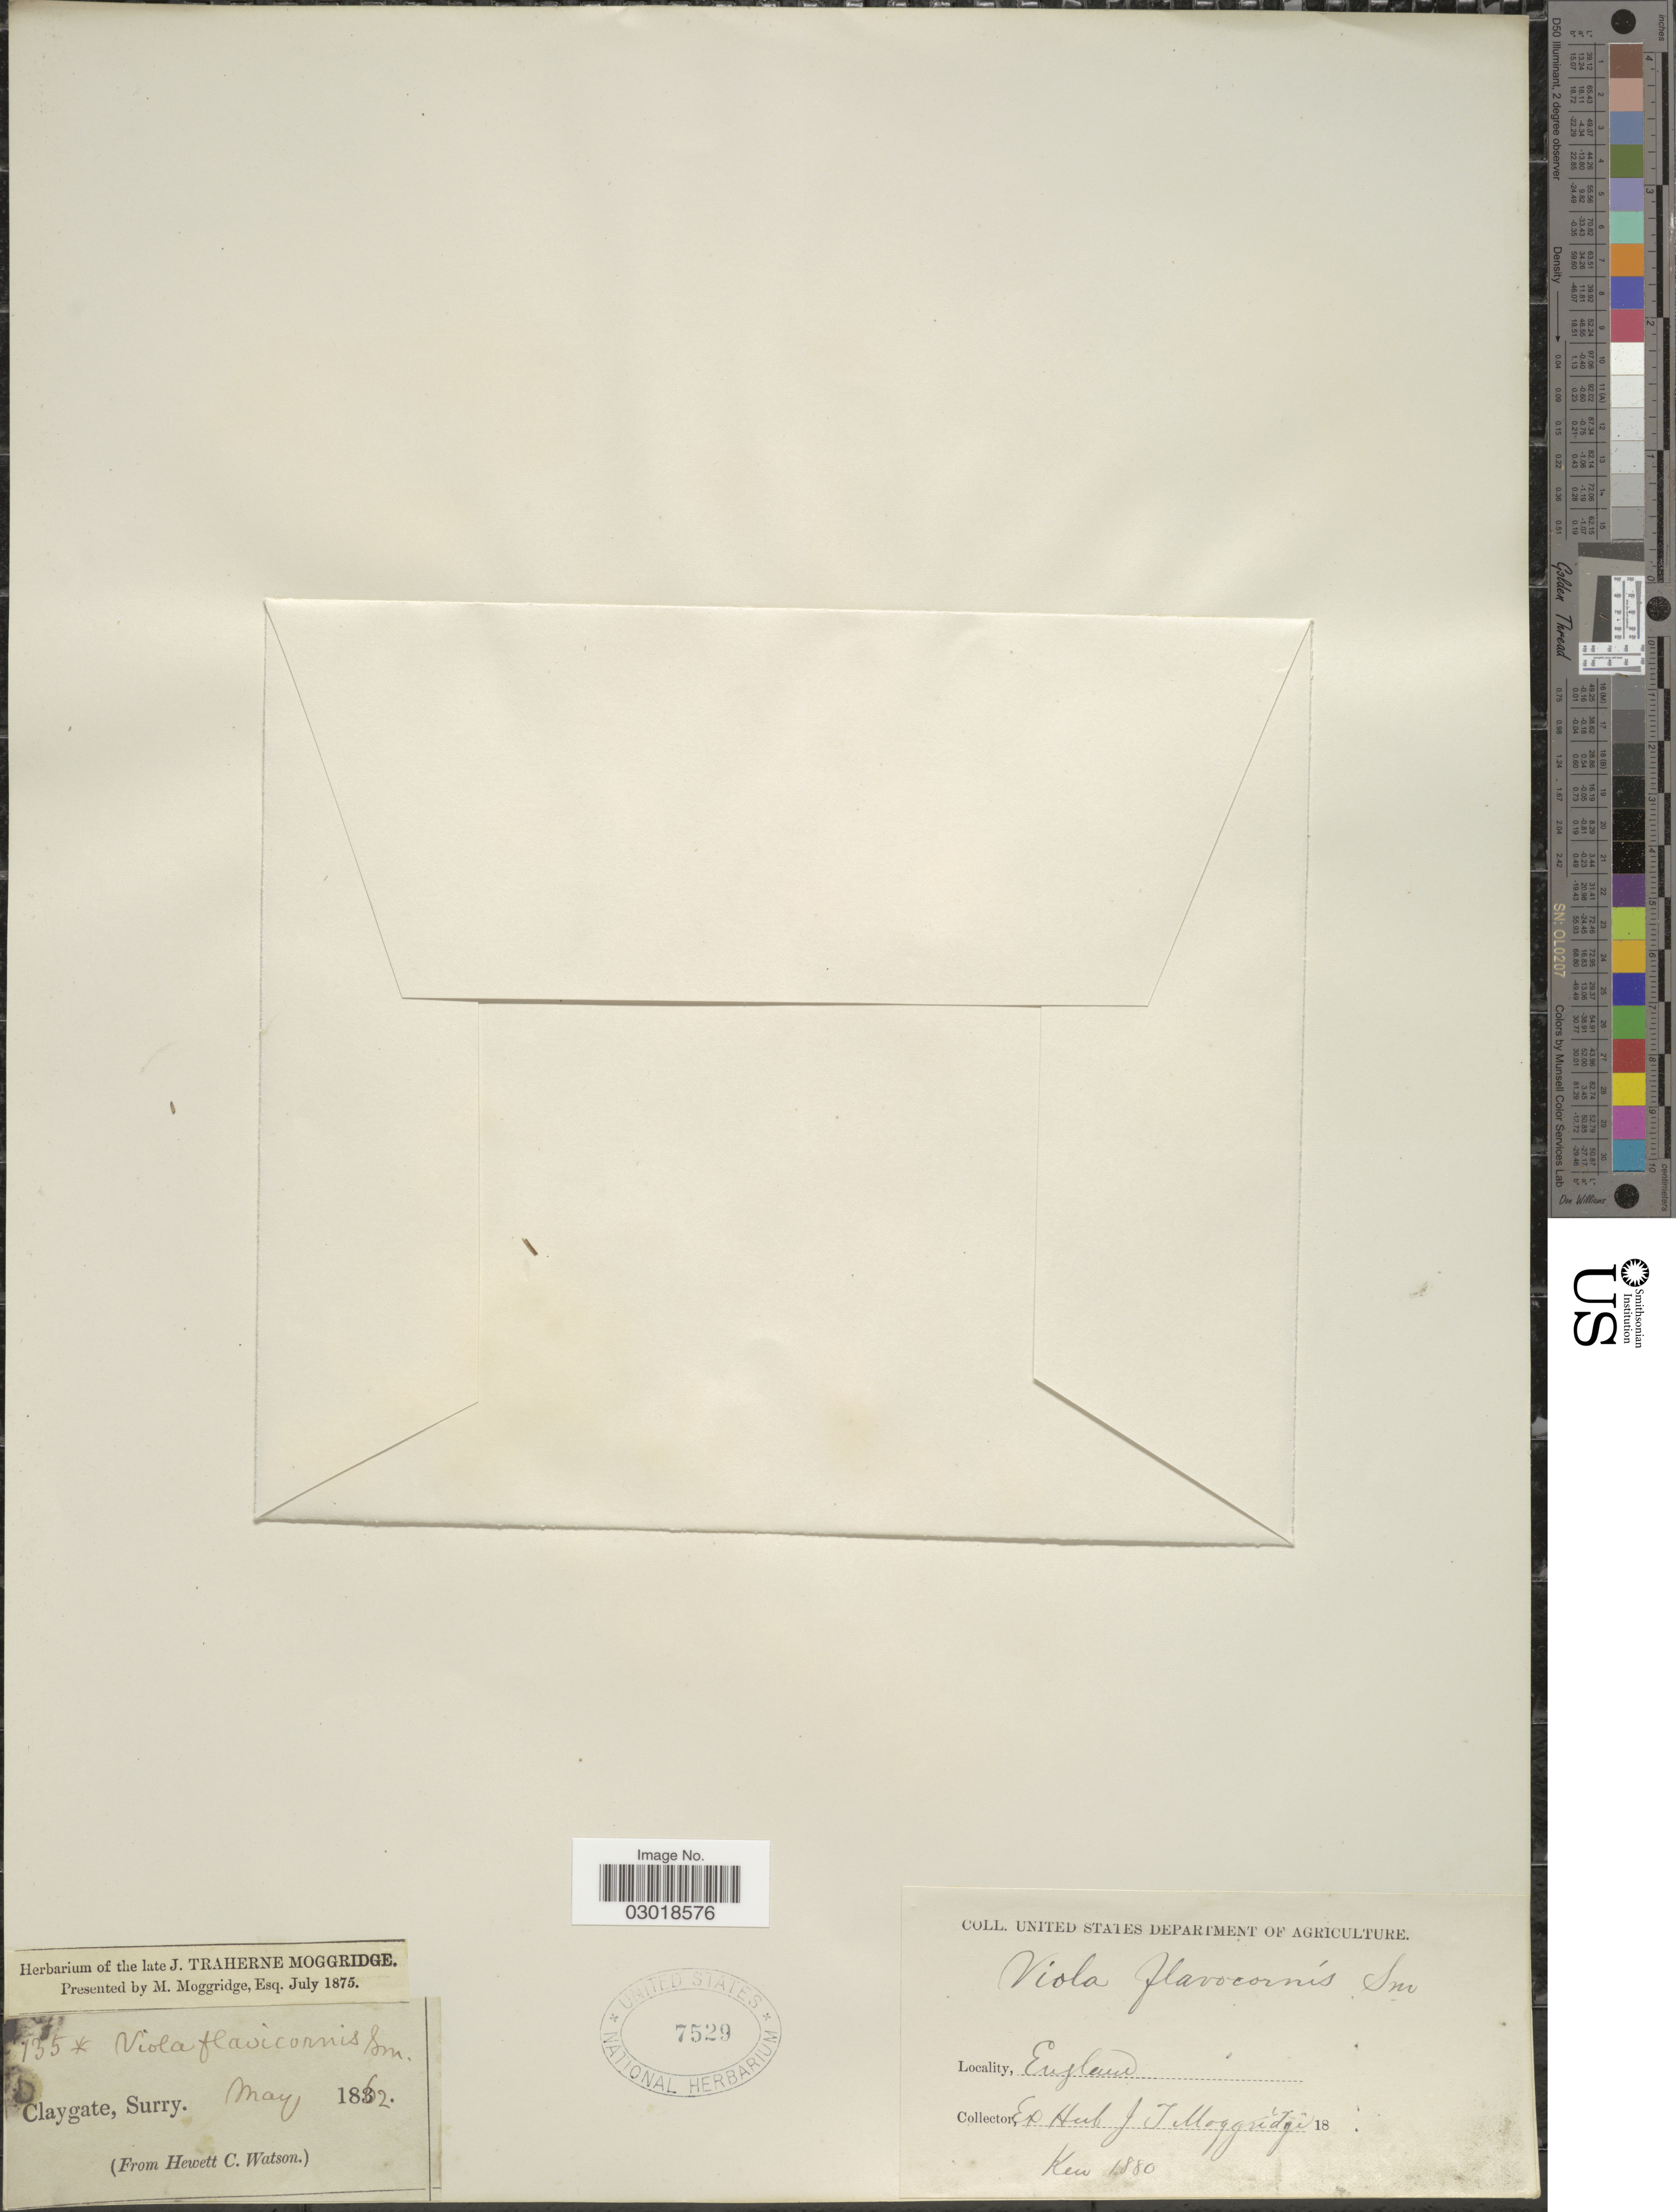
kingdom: Plantae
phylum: Tracheophyta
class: Magnoliopsida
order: Malpighiales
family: Violaceae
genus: Viola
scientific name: Viola flavicornis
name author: Sm.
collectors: ex herb. J.T. Moggridge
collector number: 735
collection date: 1862-05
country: United Kingdom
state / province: England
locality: Claygate, Surry.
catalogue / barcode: US 7529